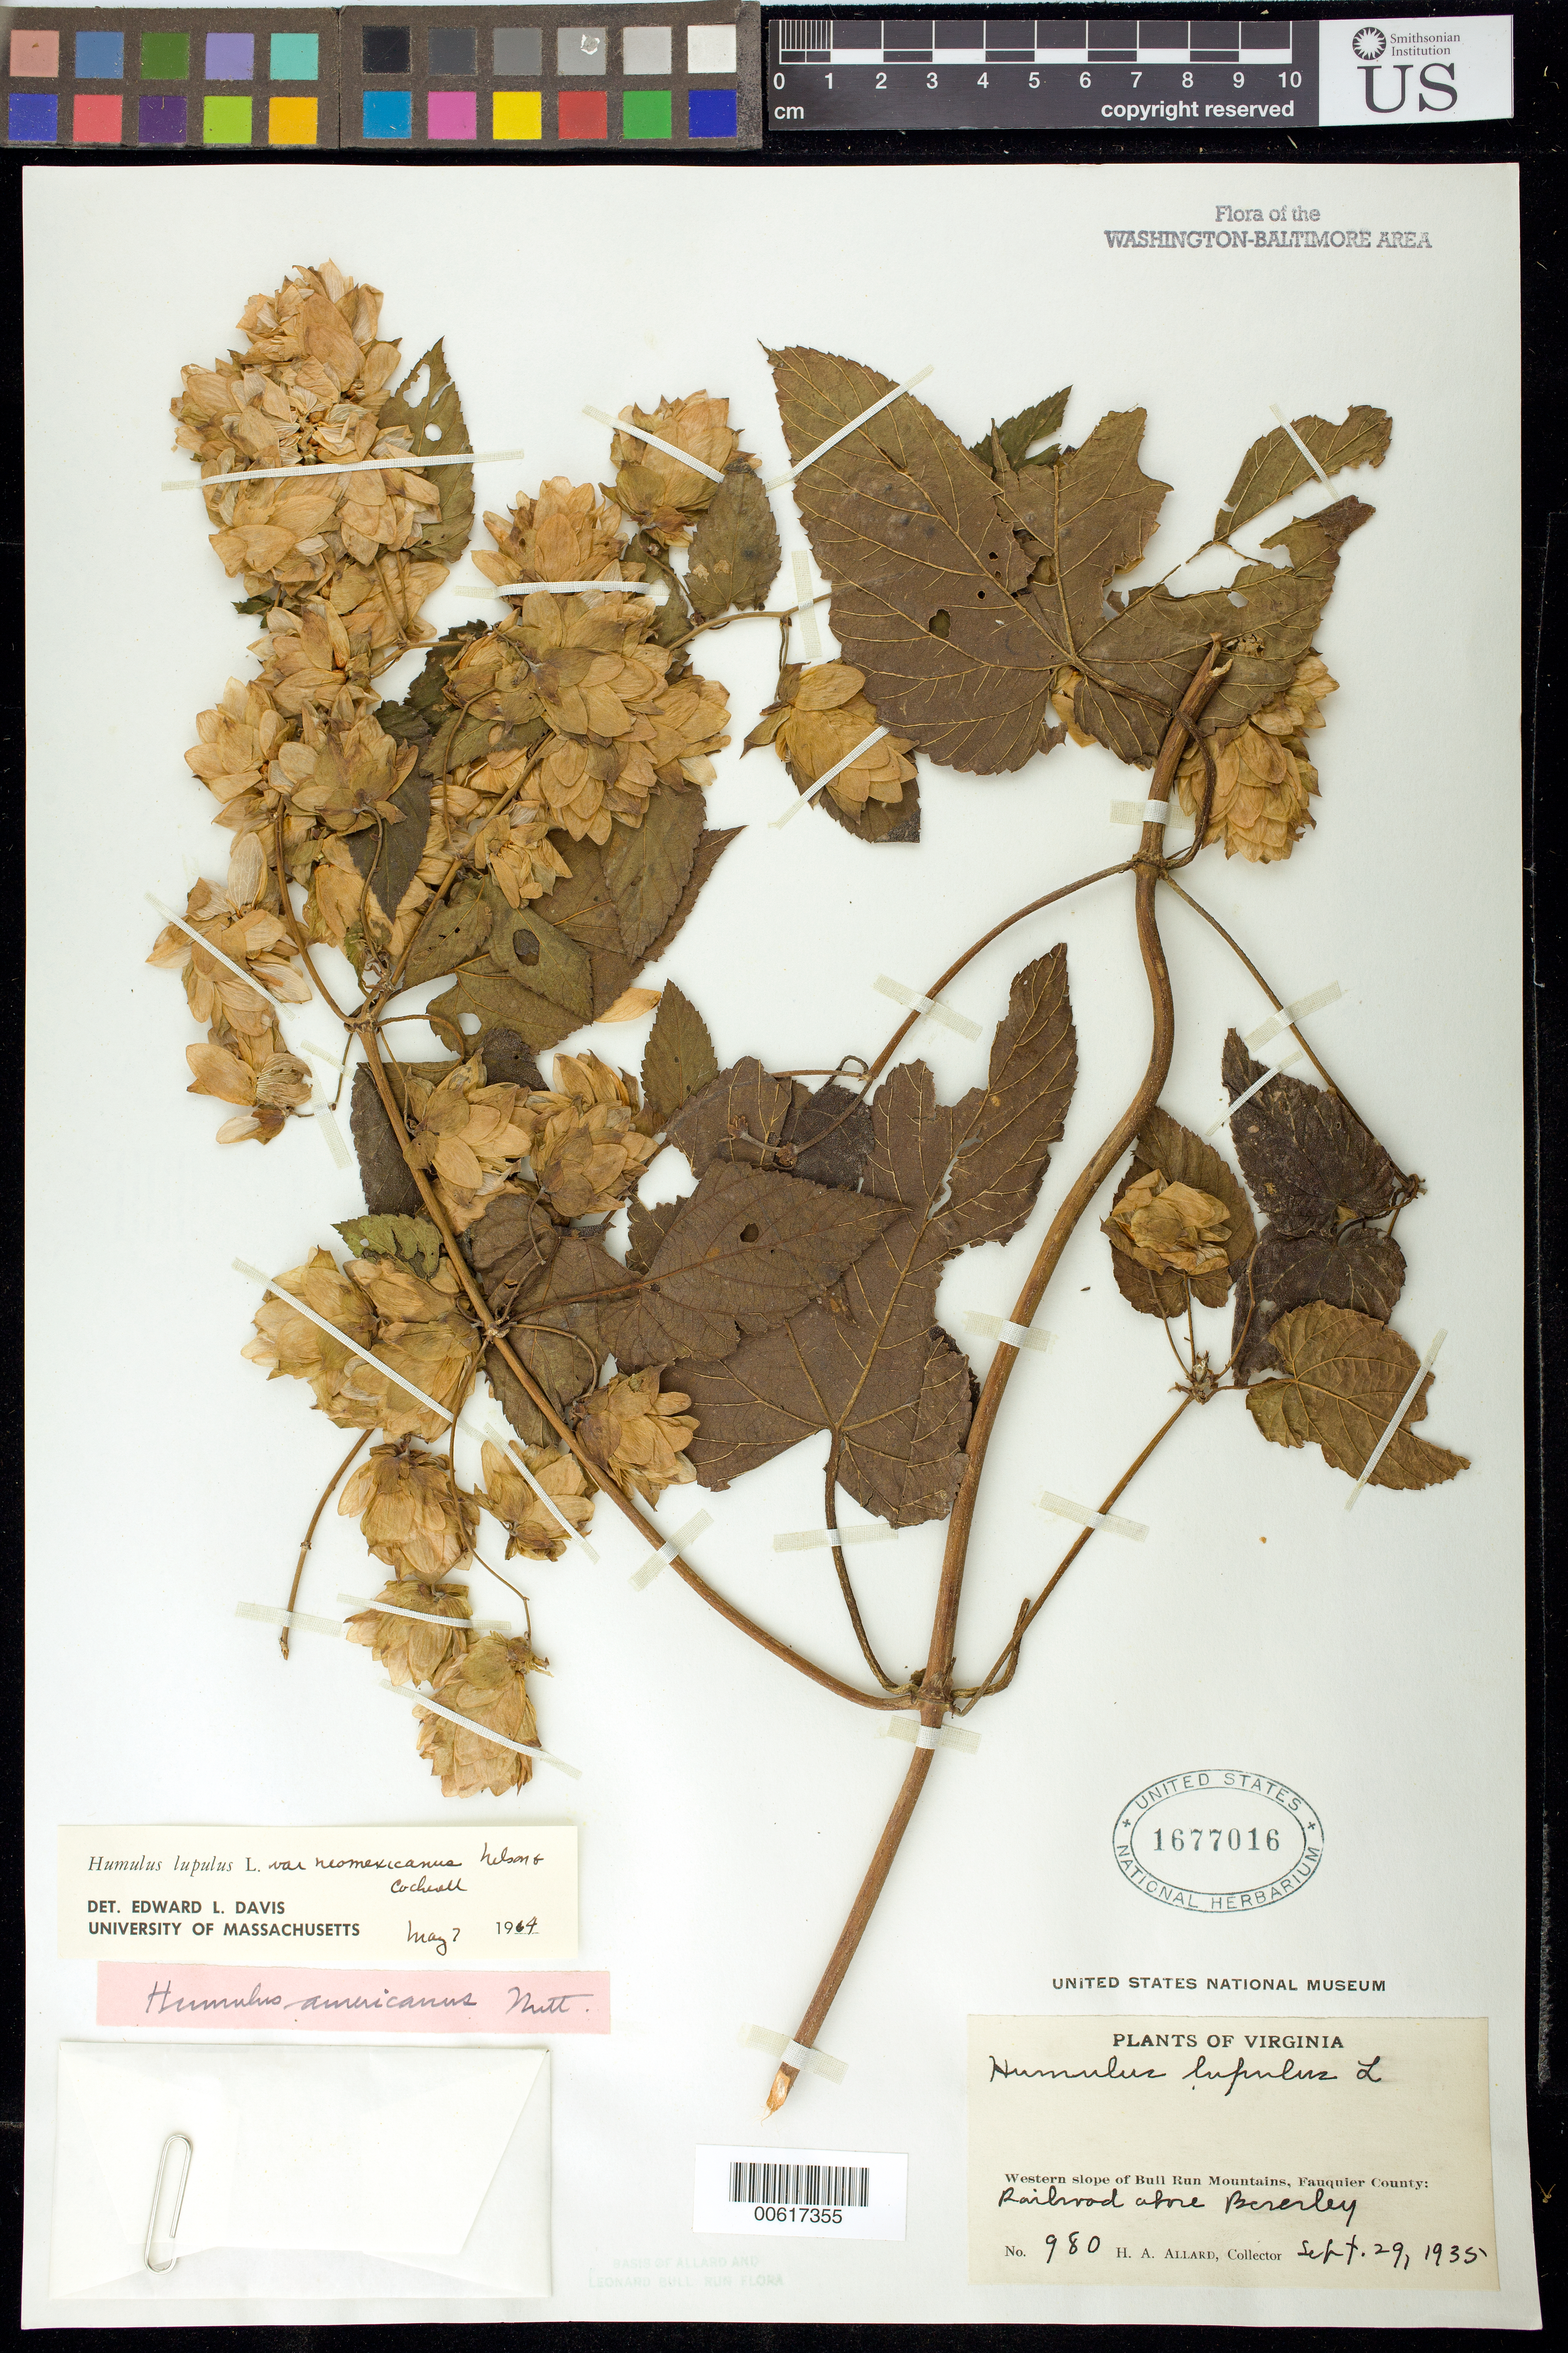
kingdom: Plantae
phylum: Tracheophyta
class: Magnoliopsida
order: Rosales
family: Cannabaceae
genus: Humulus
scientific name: Humulus lupulus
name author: L.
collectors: H. A. Allard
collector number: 980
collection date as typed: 29 Sep 1935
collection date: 1935-09-29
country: United States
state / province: Virginia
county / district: Fauquier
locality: Above Beverly Bull Run Mts.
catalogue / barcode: US 1677016